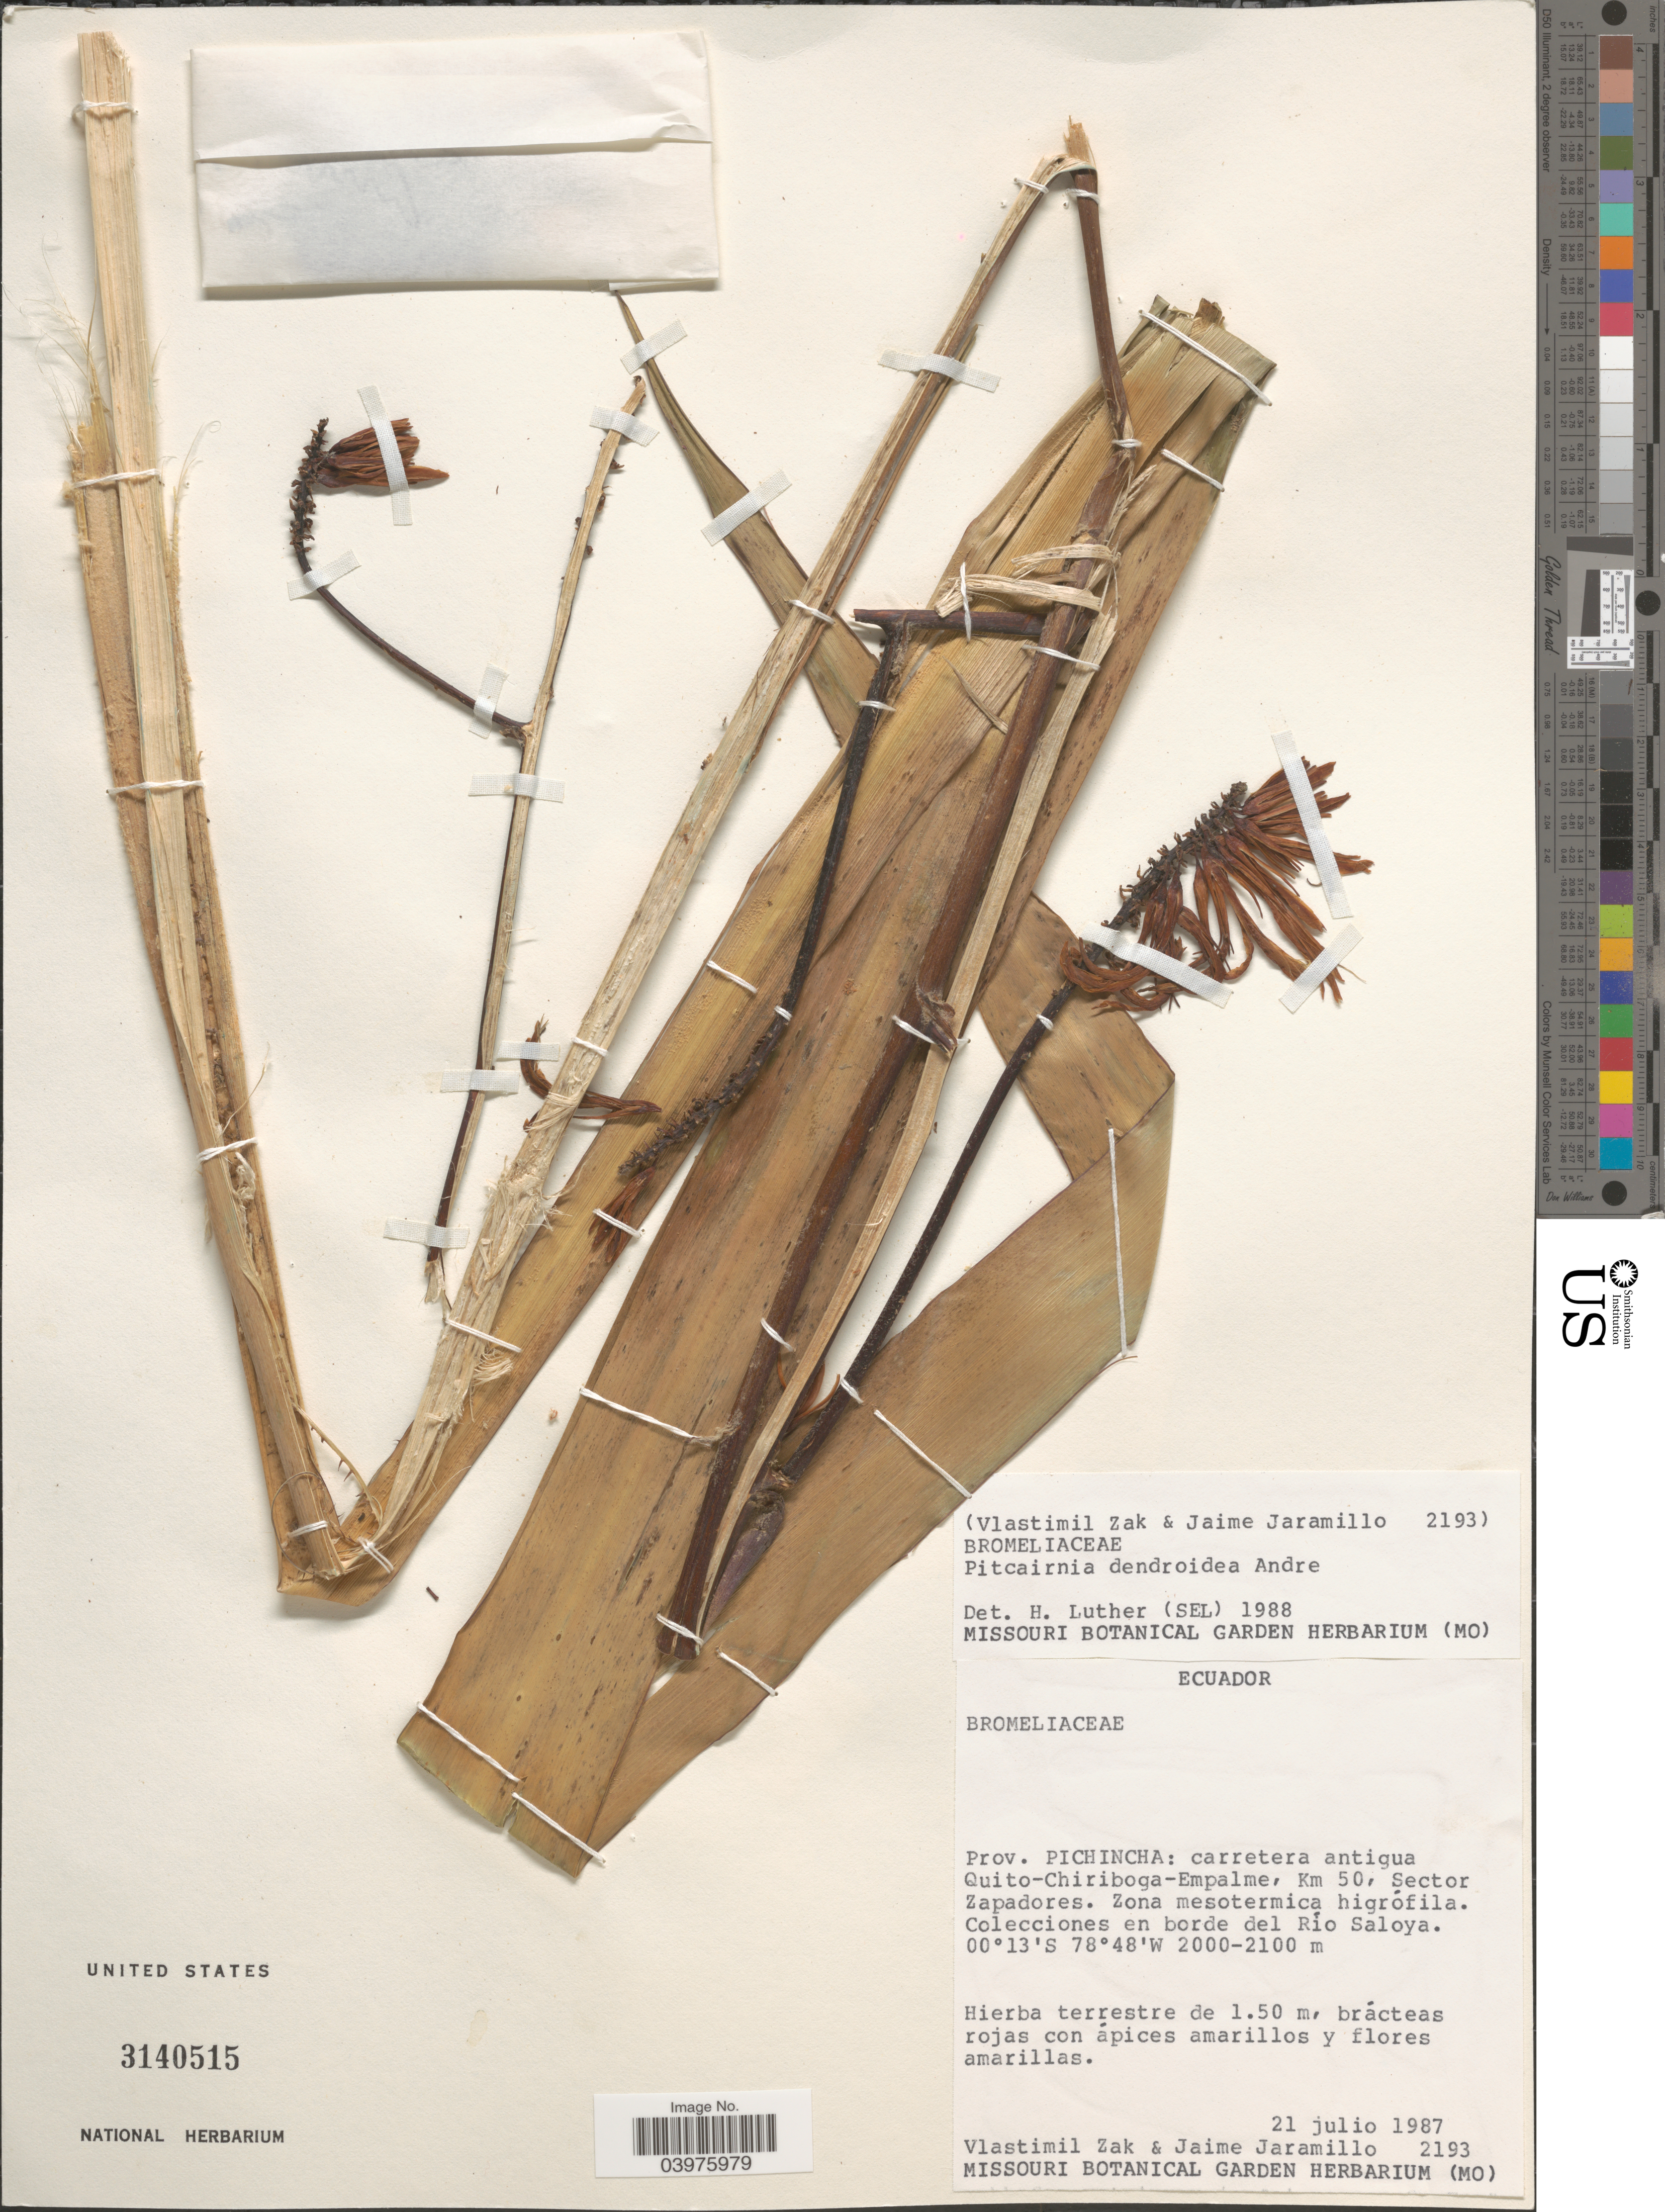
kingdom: Plantae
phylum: Tracheophyta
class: Liliopsida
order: Poales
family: Bromeliaceae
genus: Pitcairnia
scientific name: Pitcairnia dendroidea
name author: André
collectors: V. Zak & J. Jaramillo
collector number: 2193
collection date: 1987-07-21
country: Ecuador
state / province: Pichincha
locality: Carretera antigua Quito-Chiriboga-Empalme, Km 50, Sector Zapadores. Zona mesotermica higrofila. En borde del Rio Saloya.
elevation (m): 2000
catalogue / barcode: US 3140515